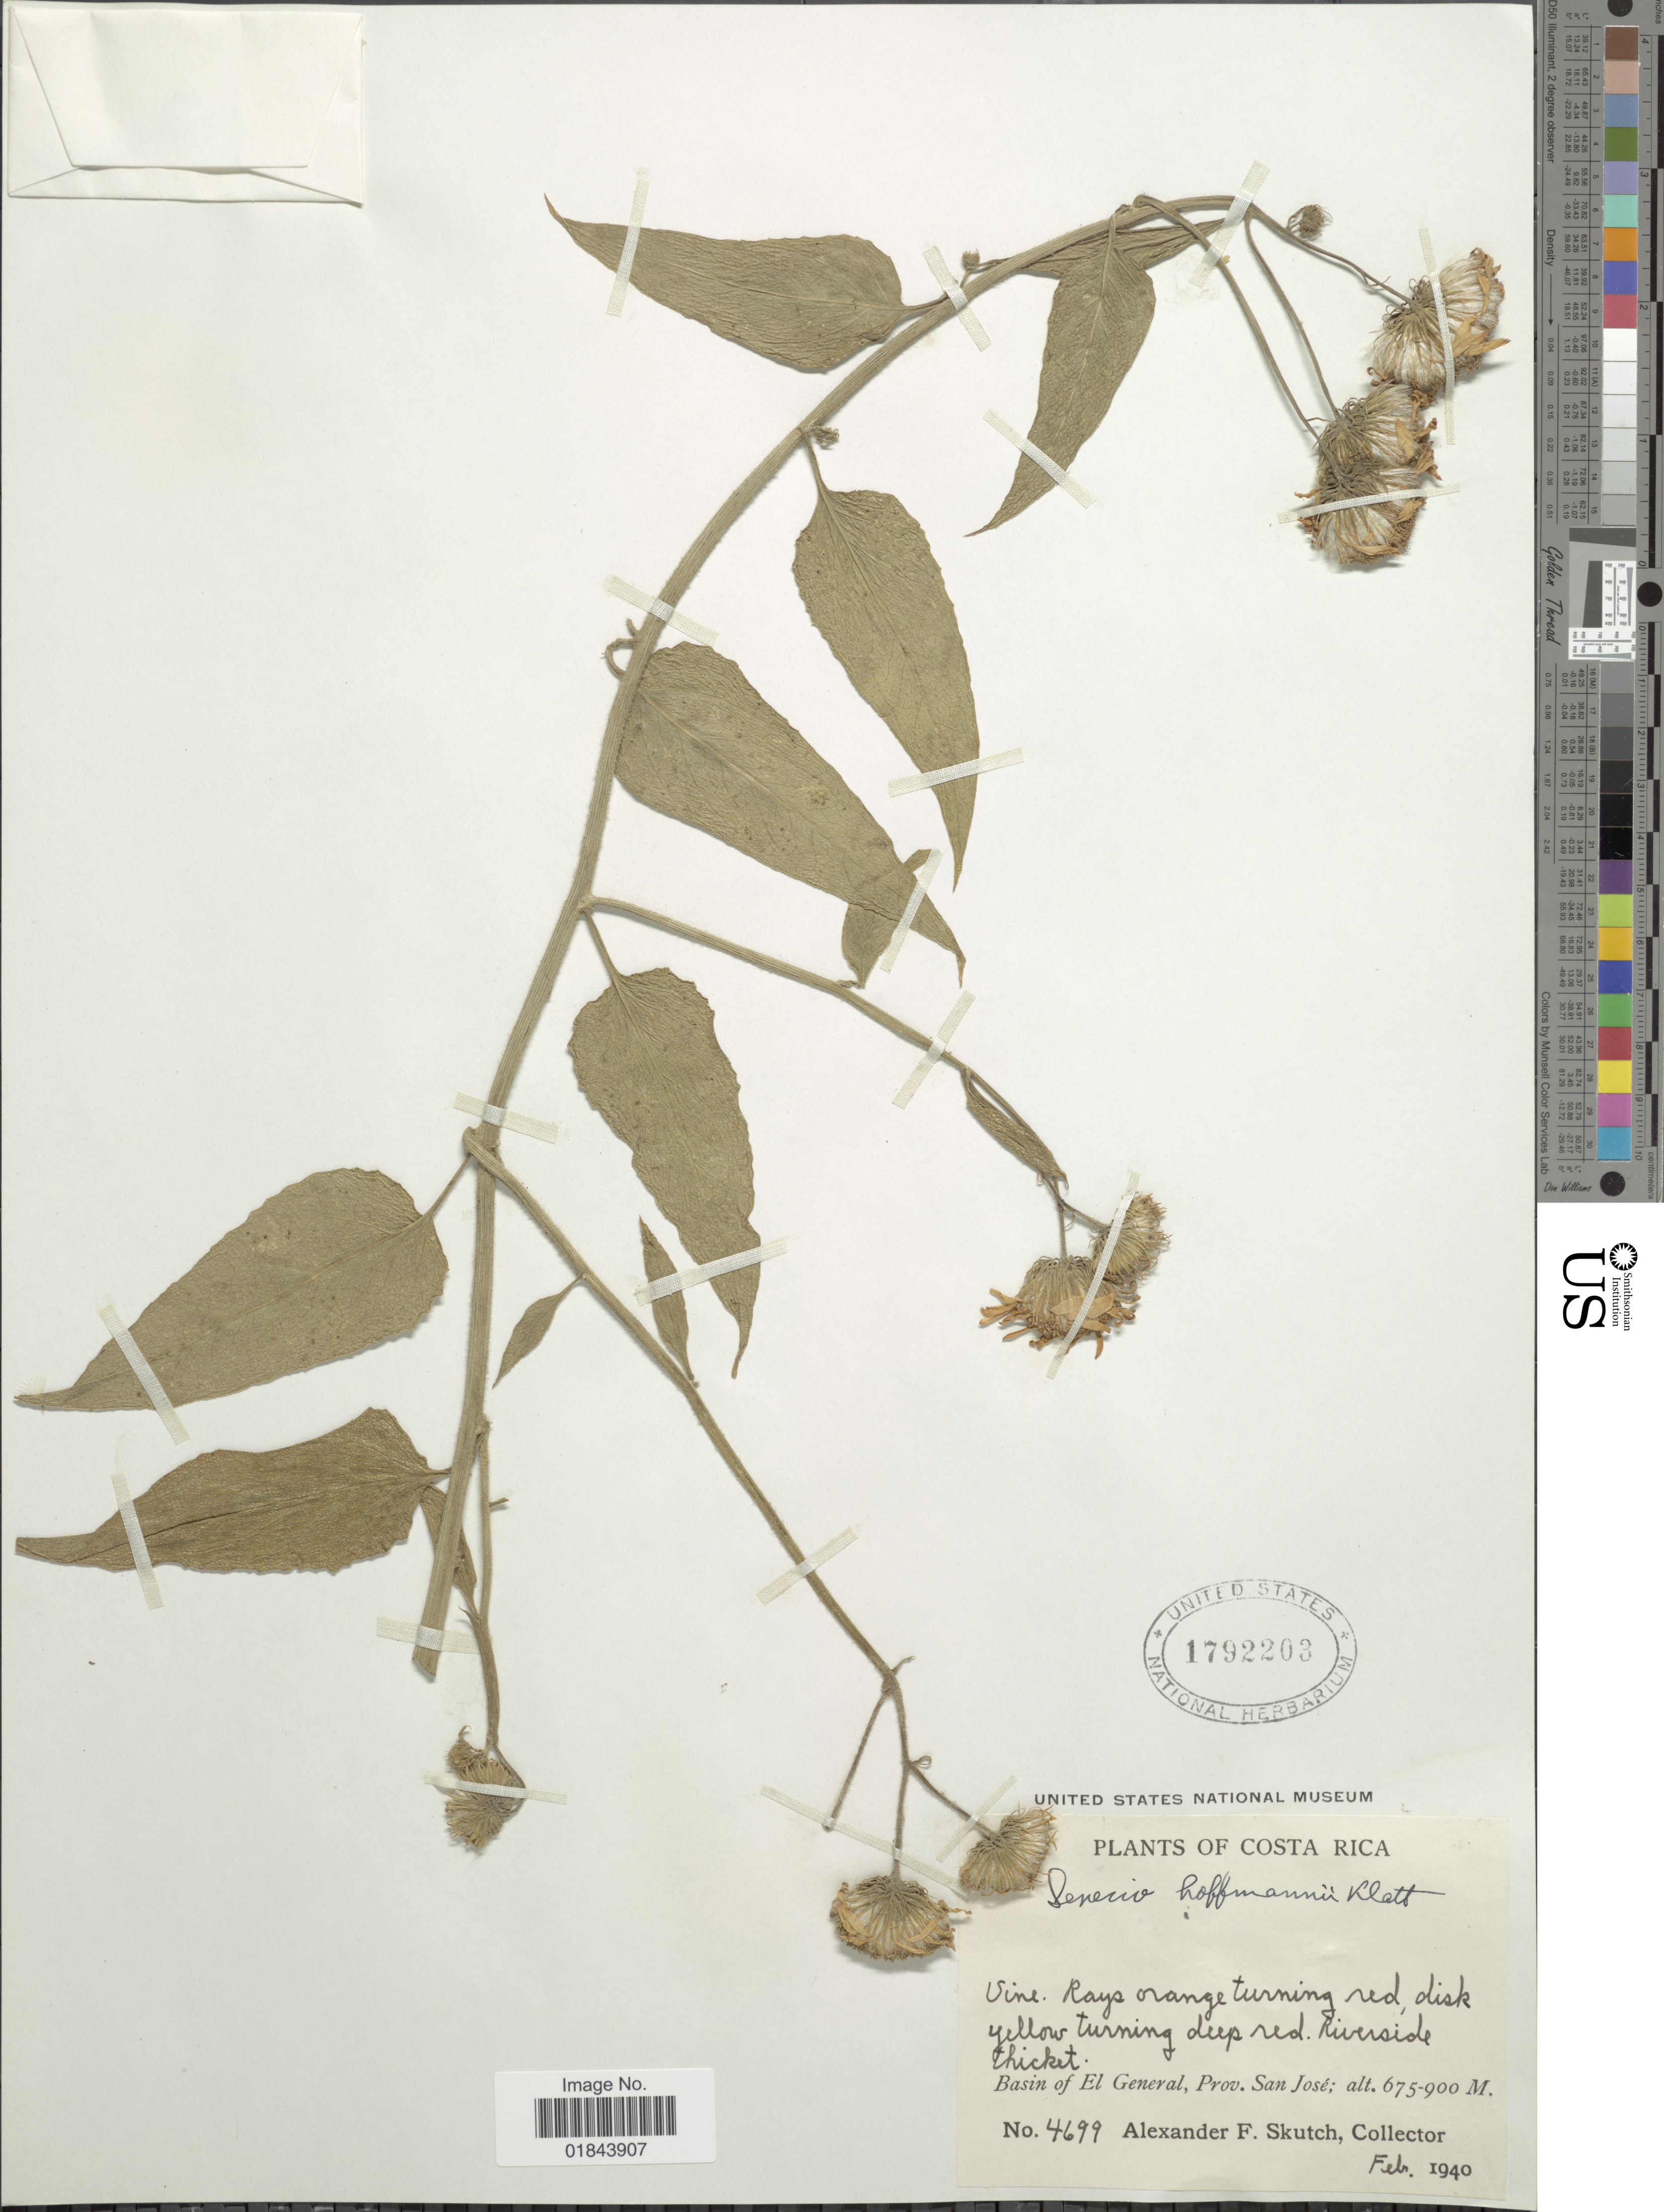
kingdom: Plantae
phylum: Tracheophyta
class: Magnoliopsida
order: Asterales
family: Asteraceae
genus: Pseudogynoxys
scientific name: Pseudogynoxys cummingii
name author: (Benth.) H. Rob. & Cuatrec.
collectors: A. F. Skutch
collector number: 4699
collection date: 1940-02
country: Costa Rica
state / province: San José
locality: Basin of El General, Prov. San José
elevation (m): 675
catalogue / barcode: US 1792203